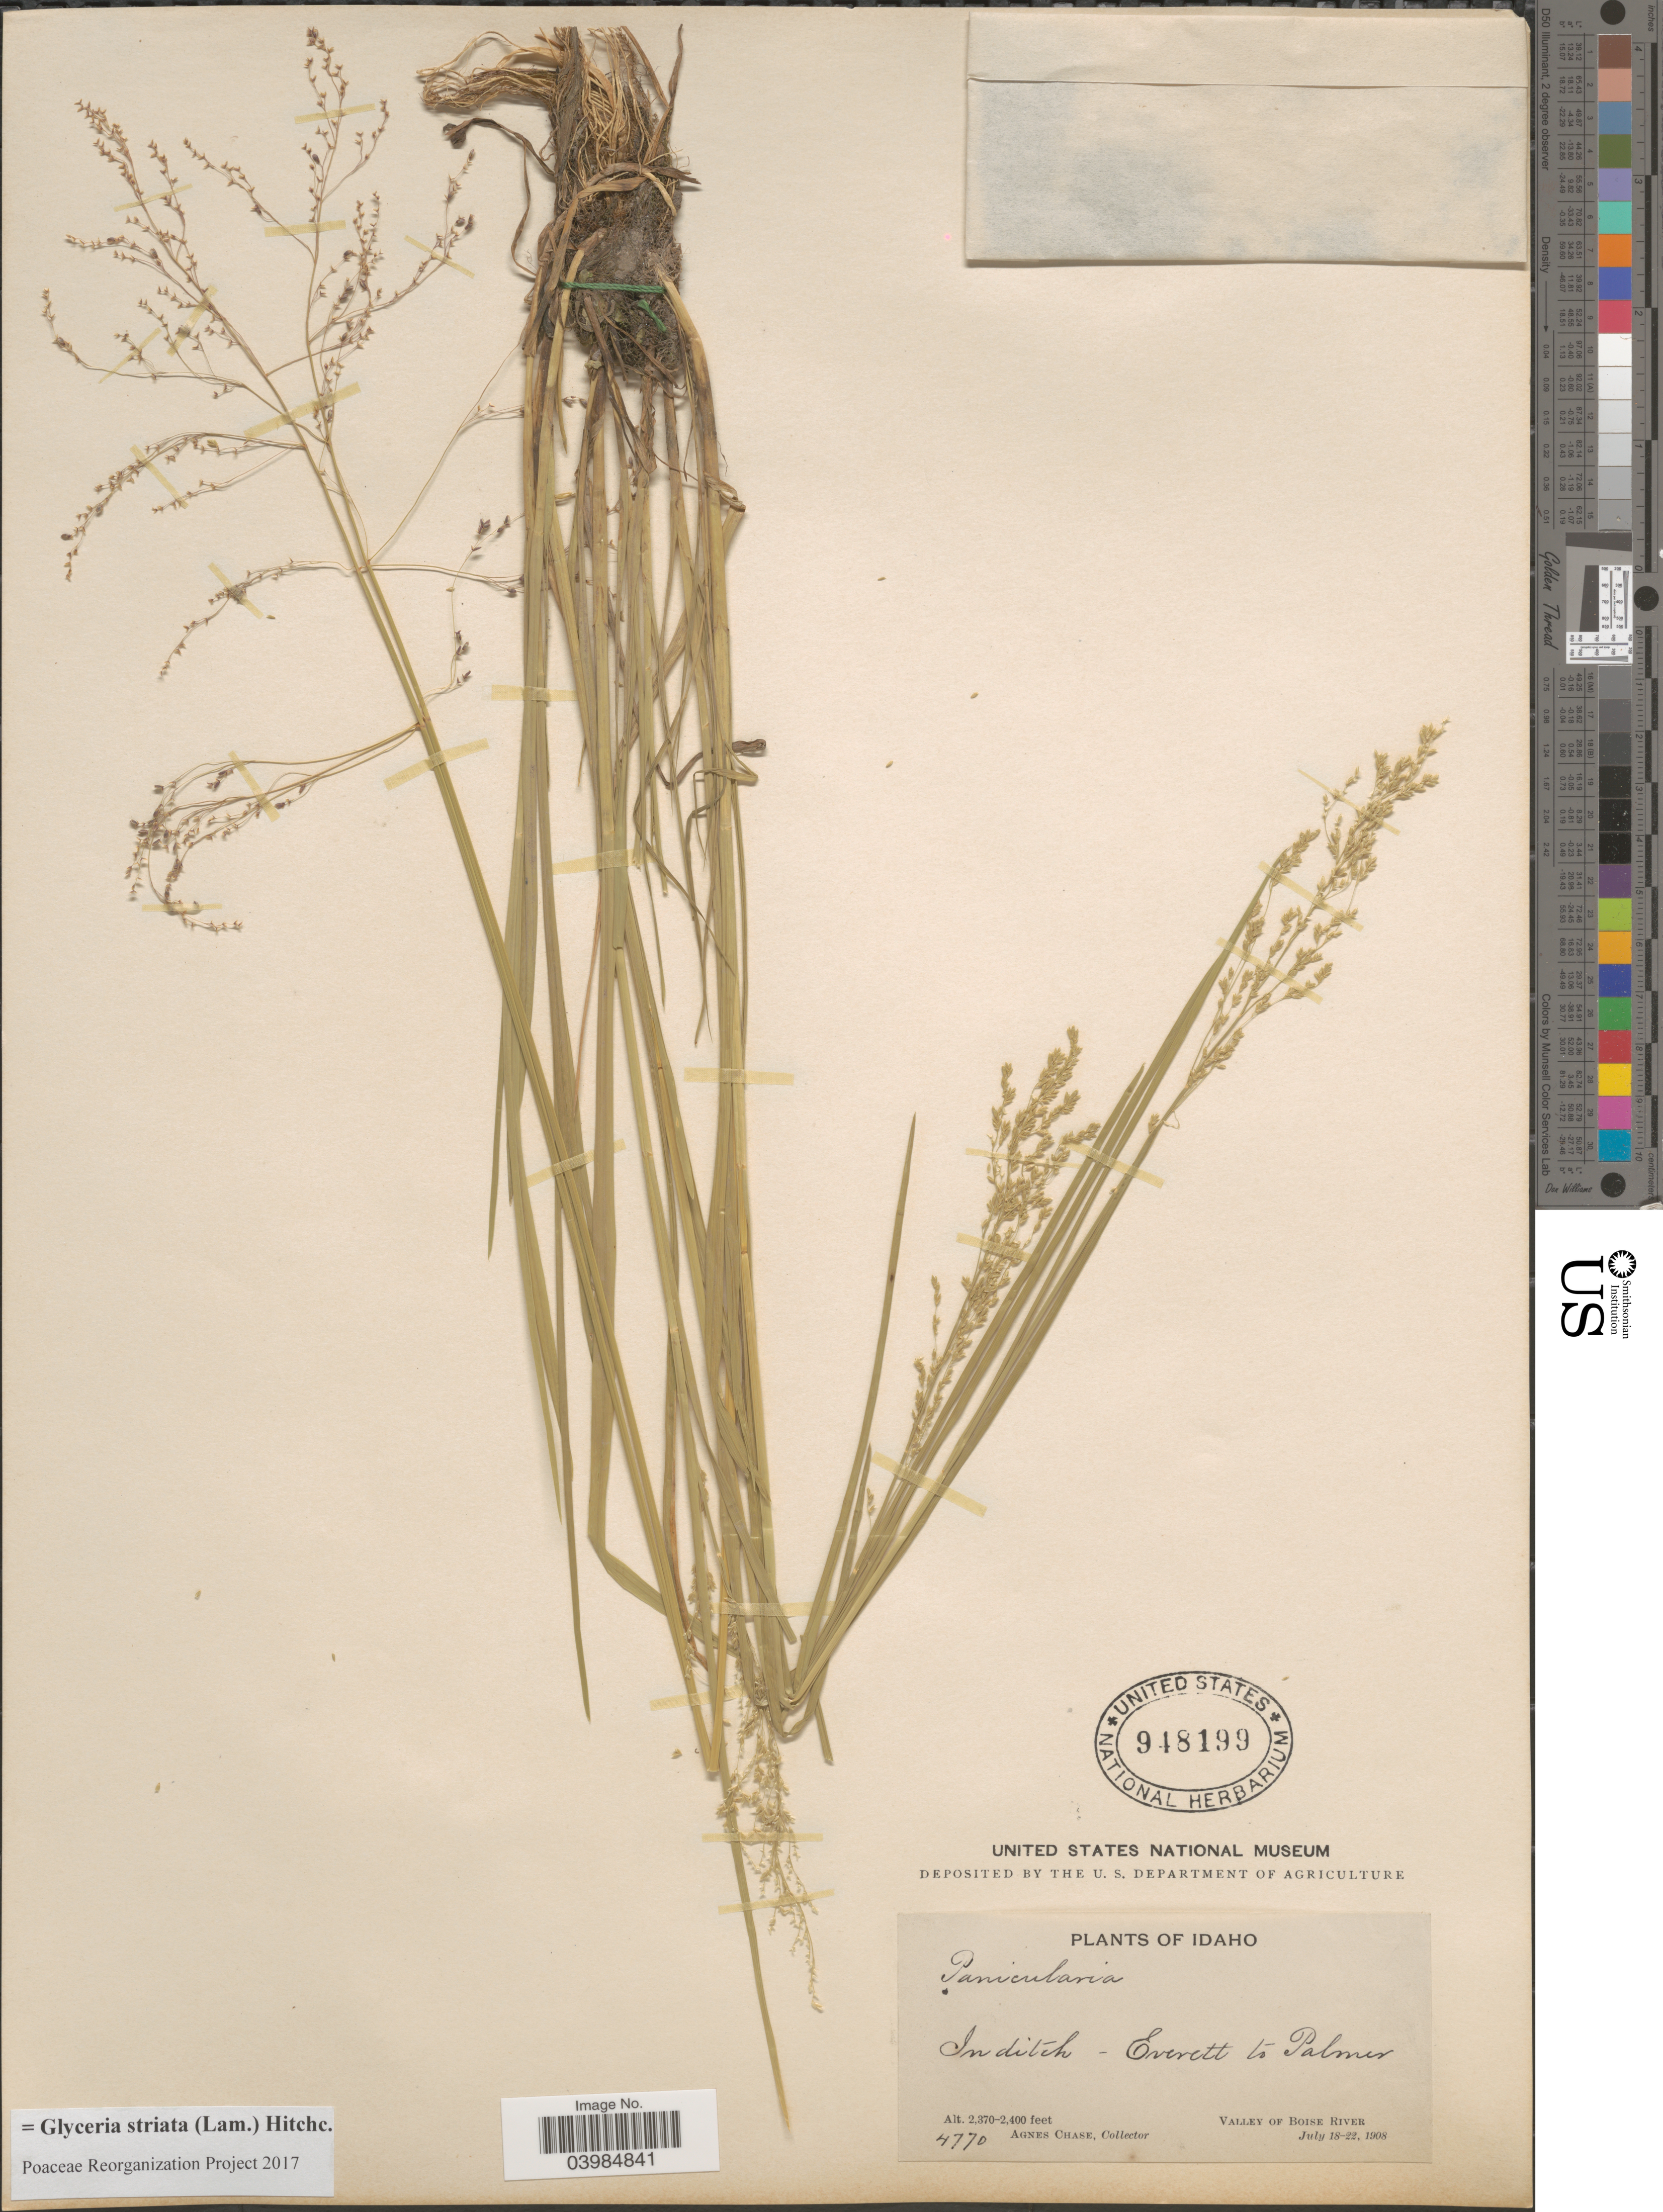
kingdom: Plantae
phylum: Tracheophyta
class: Liliopsida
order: Poales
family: Poaceae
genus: Glyceria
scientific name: Glyceria striata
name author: (Lam.) Hitchc.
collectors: A. Chase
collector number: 4770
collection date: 1908-07-18/1908-07-22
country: United States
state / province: Idaho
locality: In ditch- Everett to Palmer. Valley of Boise River.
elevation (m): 722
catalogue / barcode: US 948199